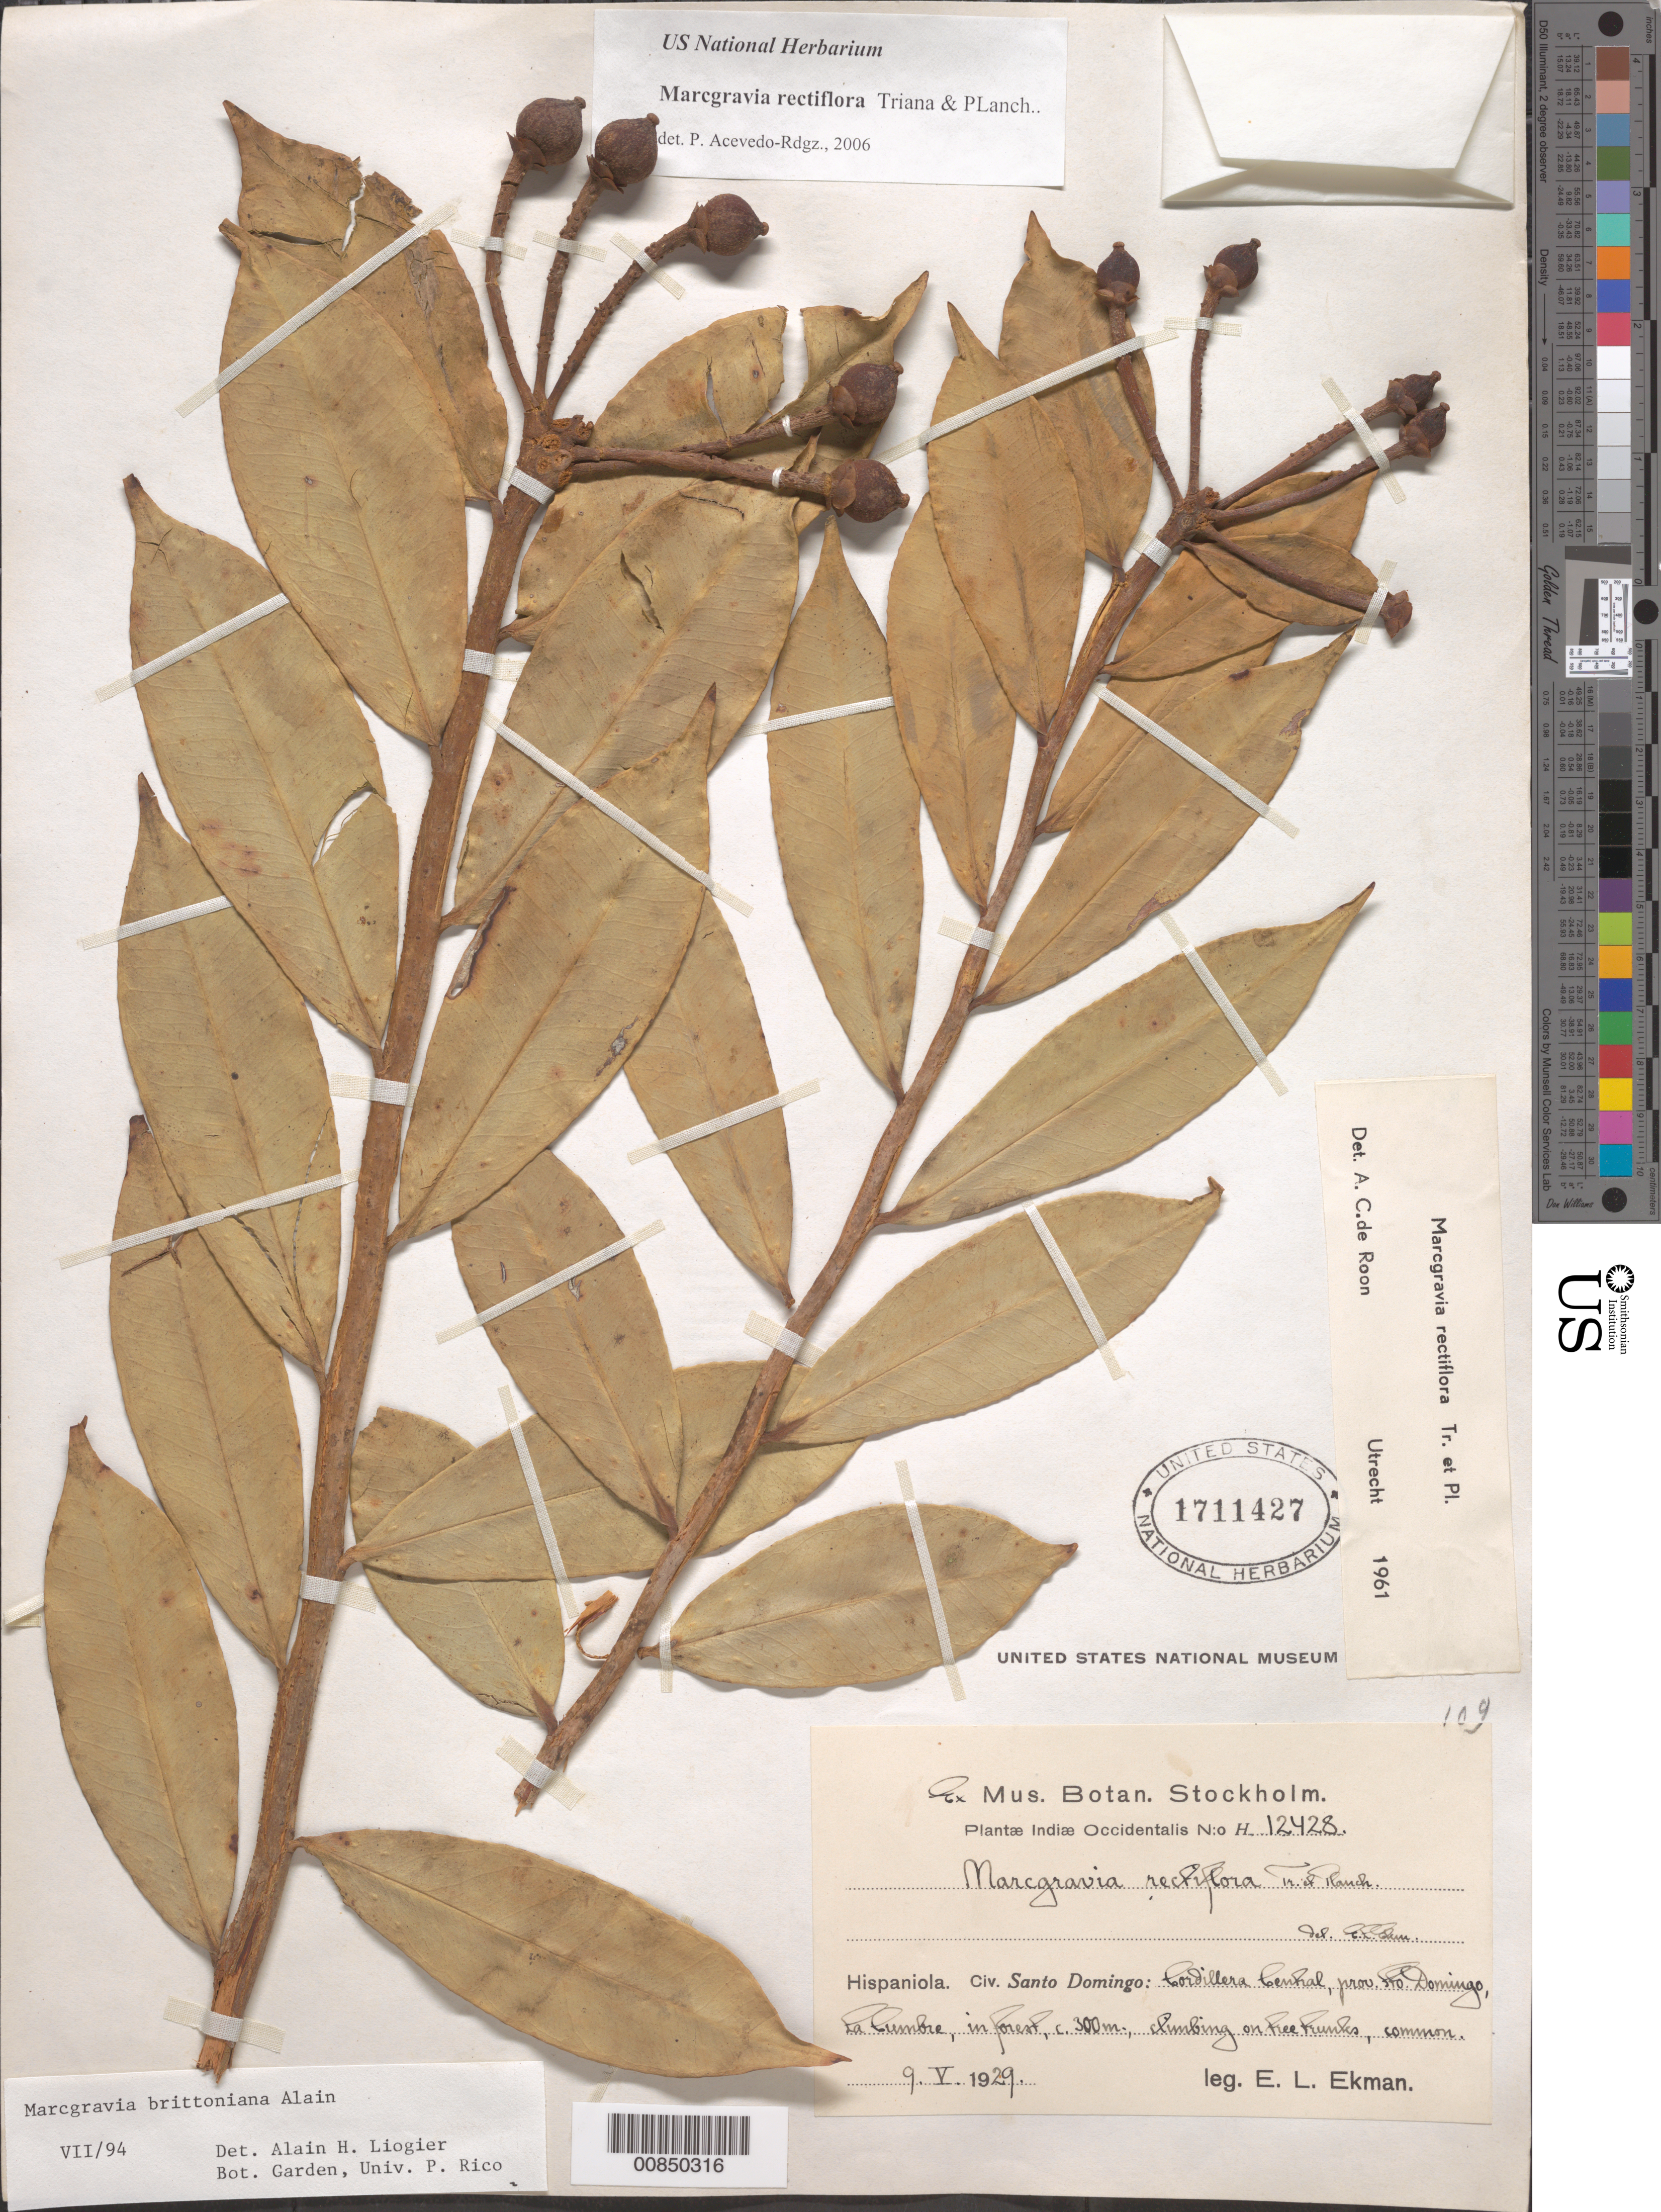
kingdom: Plantae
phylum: Tracheophyta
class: Magnoliopsida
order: Ericales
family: Marcgraviaceae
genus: Marcgravia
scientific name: Marcgravia rectiflora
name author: Triana & Planch.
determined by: Acevedo-Rodríguez, P., (BOT), Smithsonian Institution - National Museum of Natural History (UNITED STATES)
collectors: E. L. Ekman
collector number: H 12428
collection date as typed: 09 May 1920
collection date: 1920-05-09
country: Dominican Republic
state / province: Distrito Nacional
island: Hispaniola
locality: Cordillera Central, La Cumbre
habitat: In forest on tree trunks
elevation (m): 300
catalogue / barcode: US 1711427